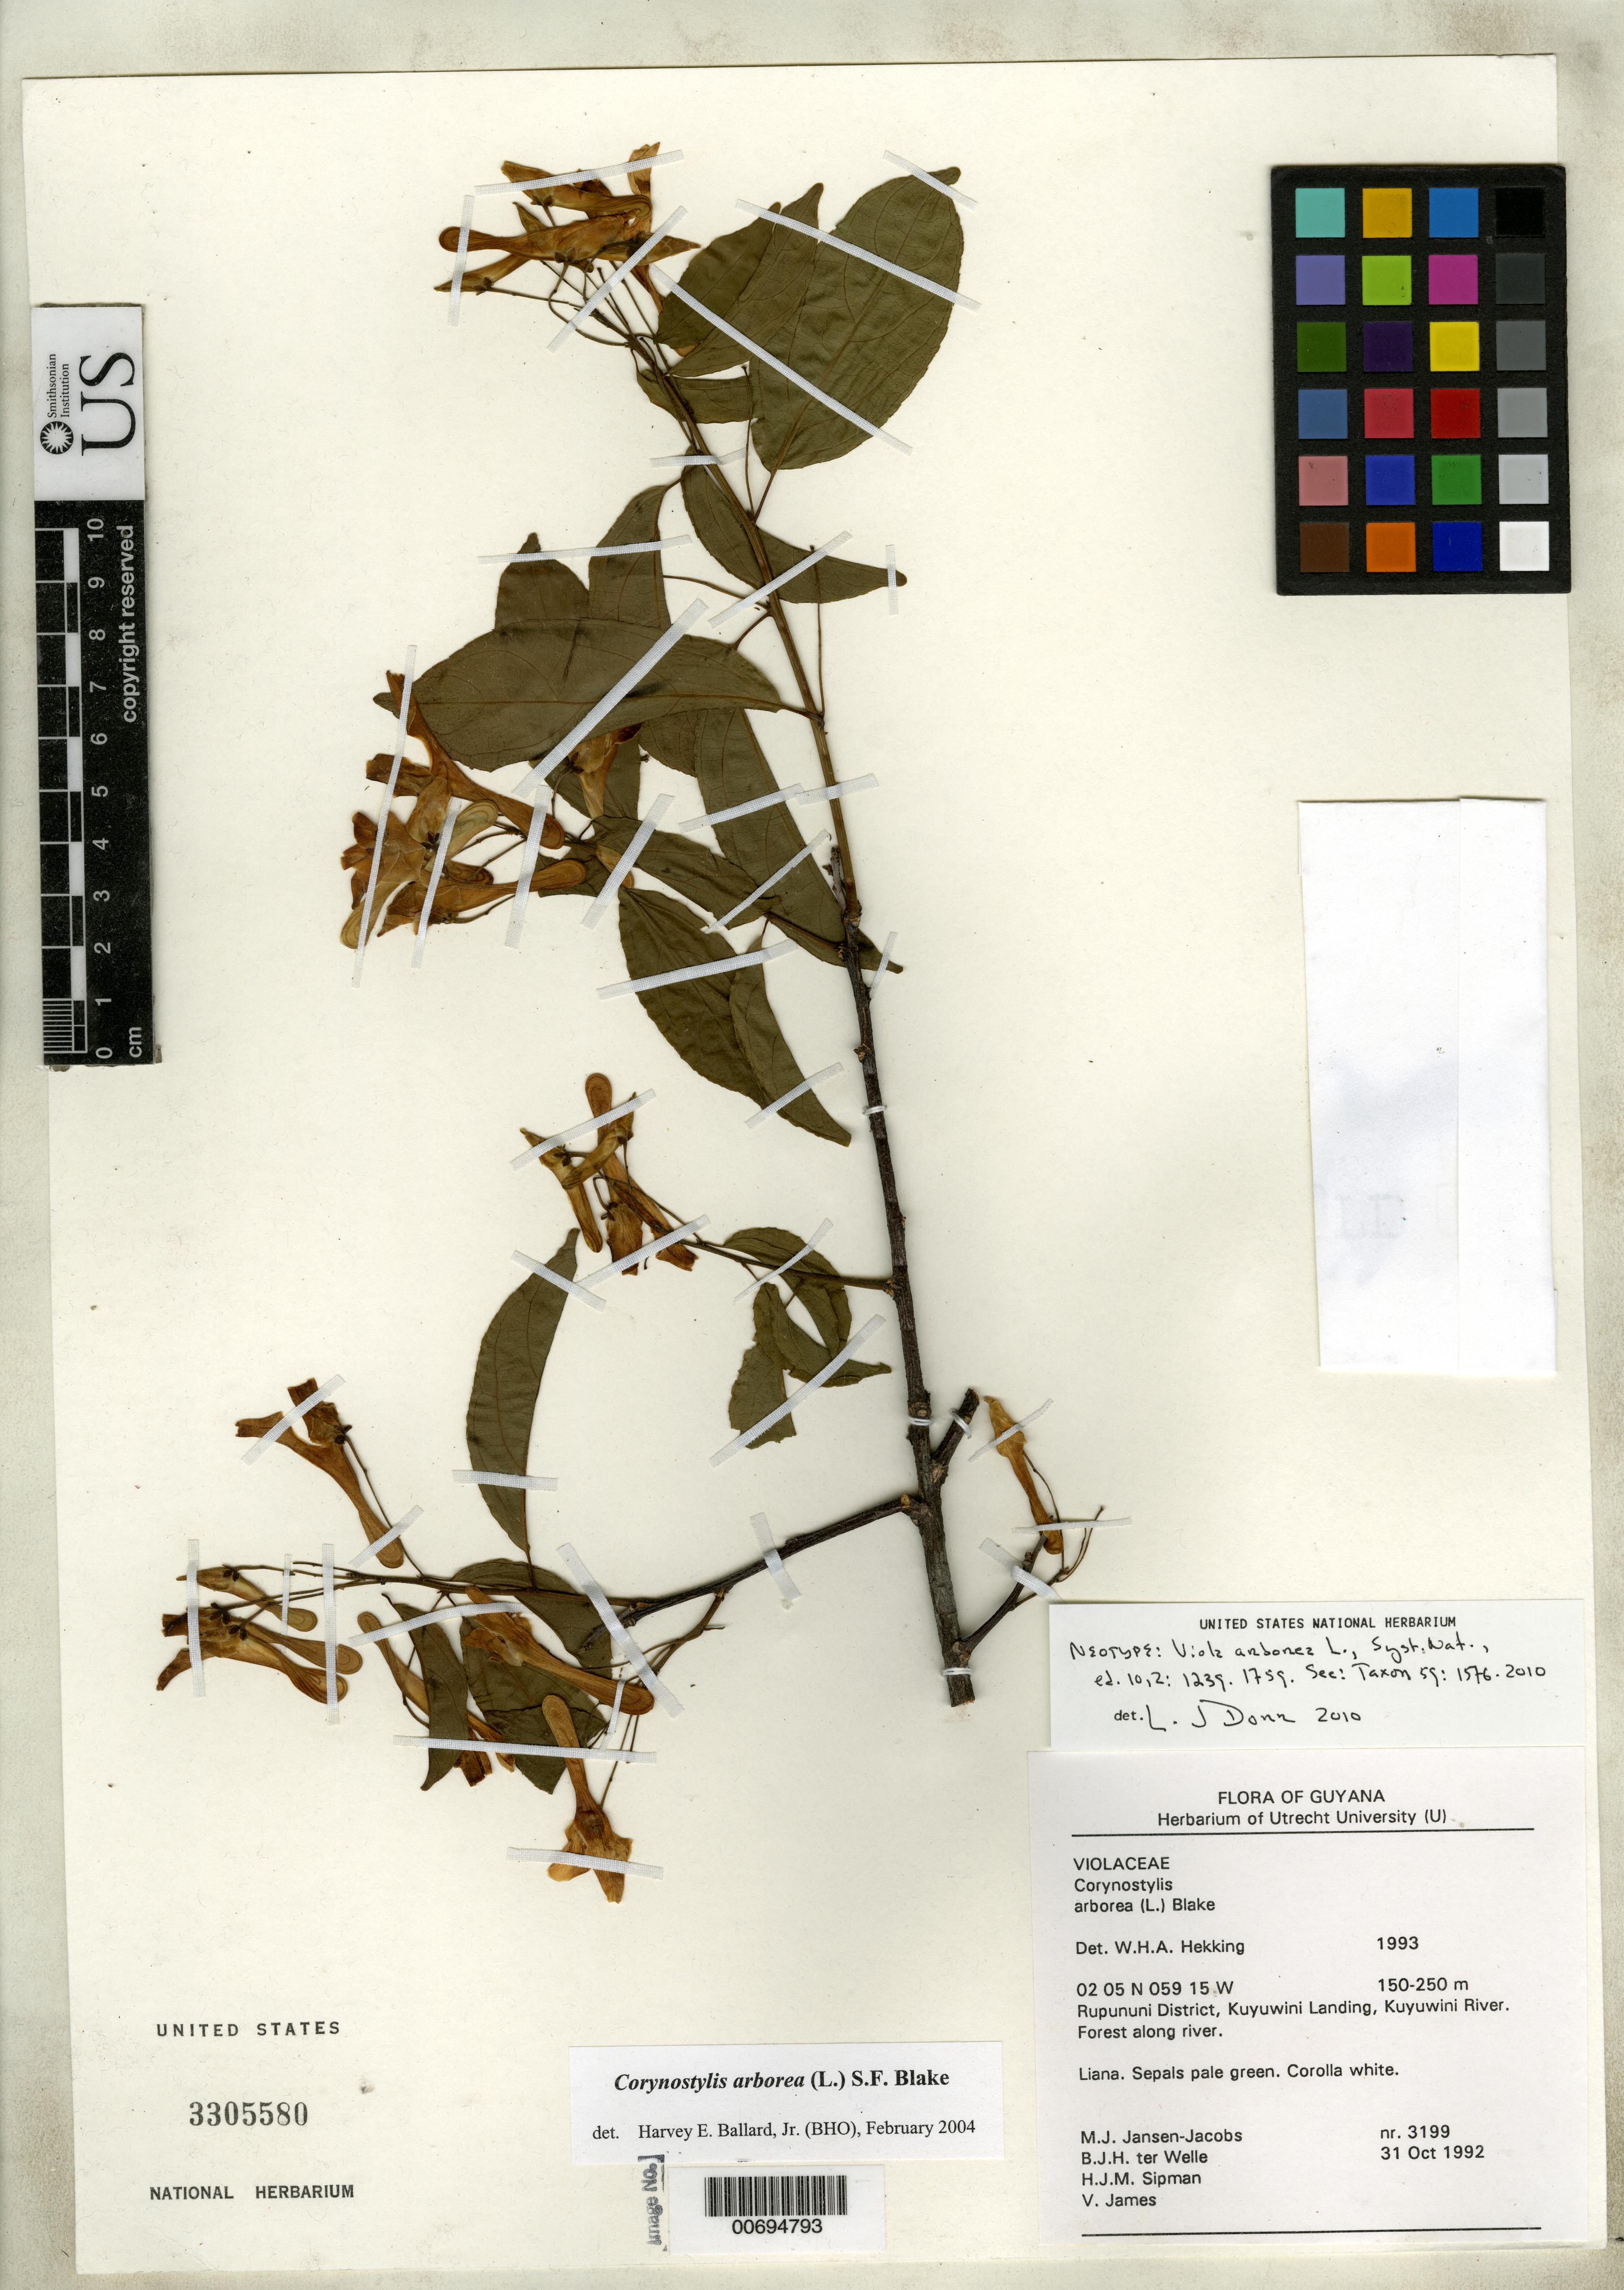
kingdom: Plantae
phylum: Tracheophyta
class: Magnoliopsida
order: Malpighiales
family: Violaceae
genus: Viola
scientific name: Viola arborea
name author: L.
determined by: Ballard, Harvey E.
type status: Neotype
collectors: M. J. Jansen-Jacobs, B. Welle, H. J. M. Sipman & V. James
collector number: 3199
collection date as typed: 31 Oct 1992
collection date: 1992-10-31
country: Guyana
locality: Rupununi District, Kuyuwini Landing, Kuyuwini River.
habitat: Forest along river.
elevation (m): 150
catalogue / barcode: US 3305580